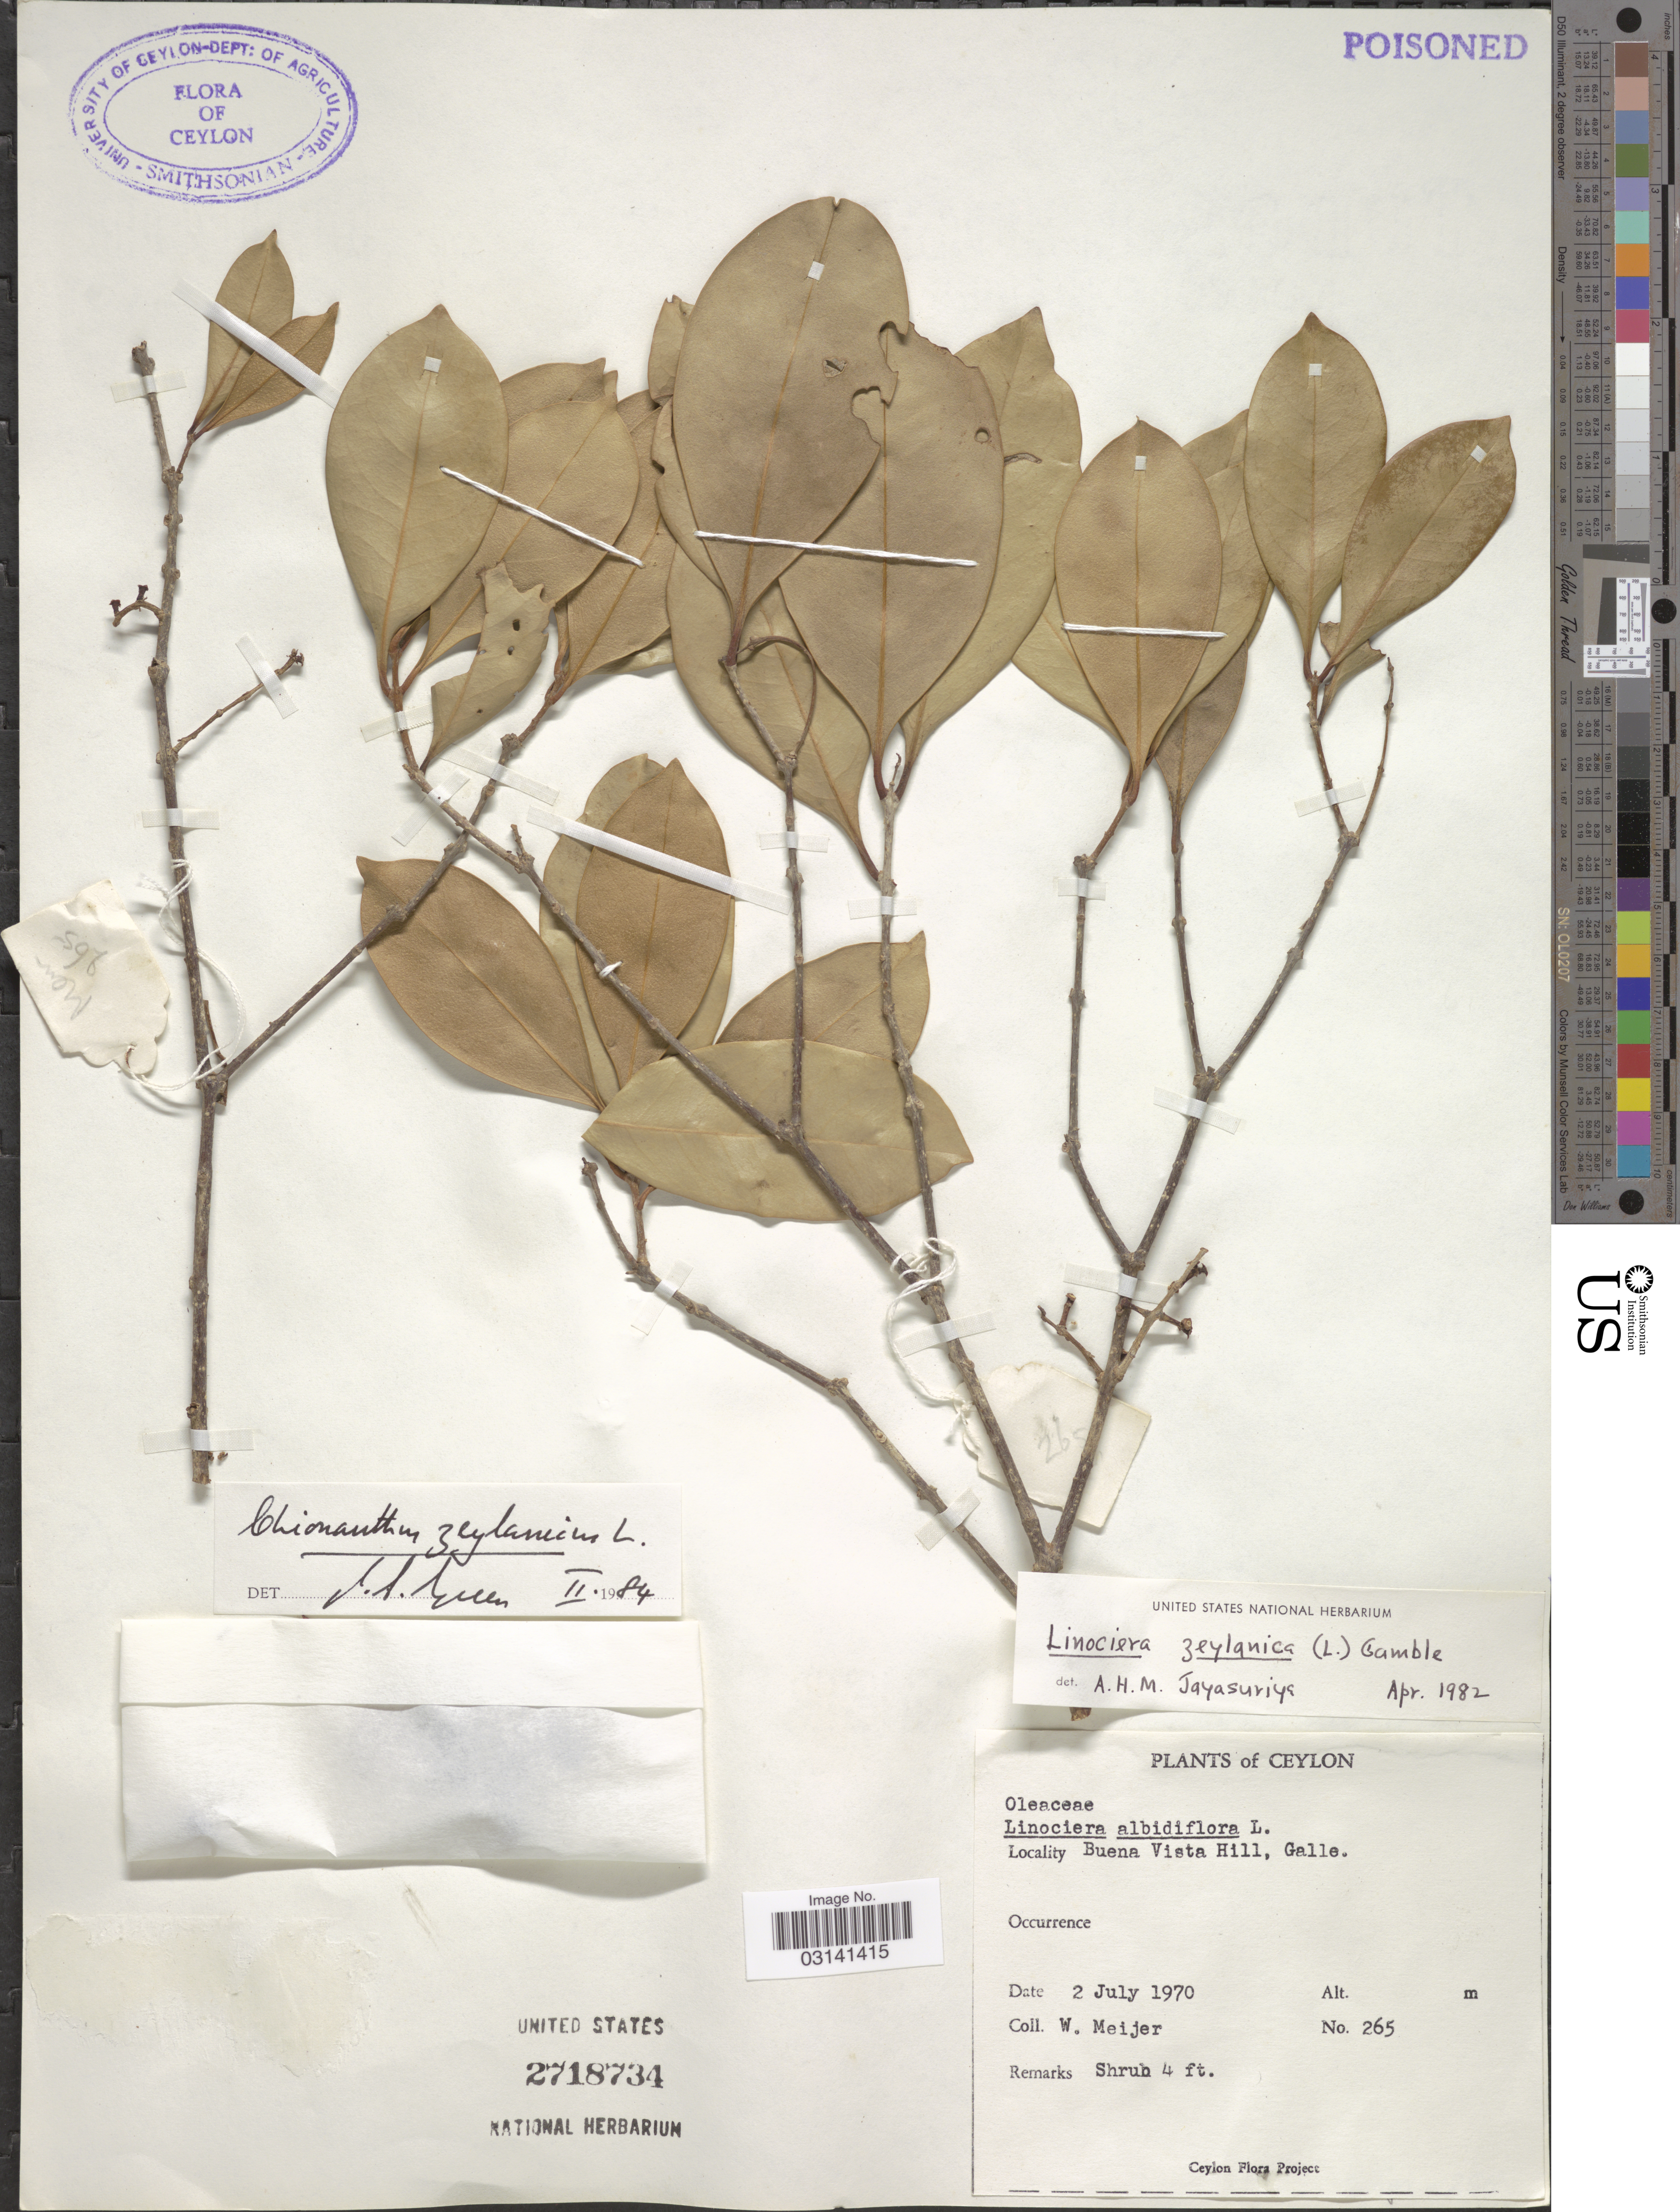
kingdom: Plantae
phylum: Tracheophyta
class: Magnoliopsida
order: Lamiales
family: Oleaceae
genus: Chionanthus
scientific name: Chionanthus zeylanicus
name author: L.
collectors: W. Meijer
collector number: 265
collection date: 1970-07-02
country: Sri Lanka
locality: Buena Vista Hill, Galle.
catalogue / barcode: US 2718734